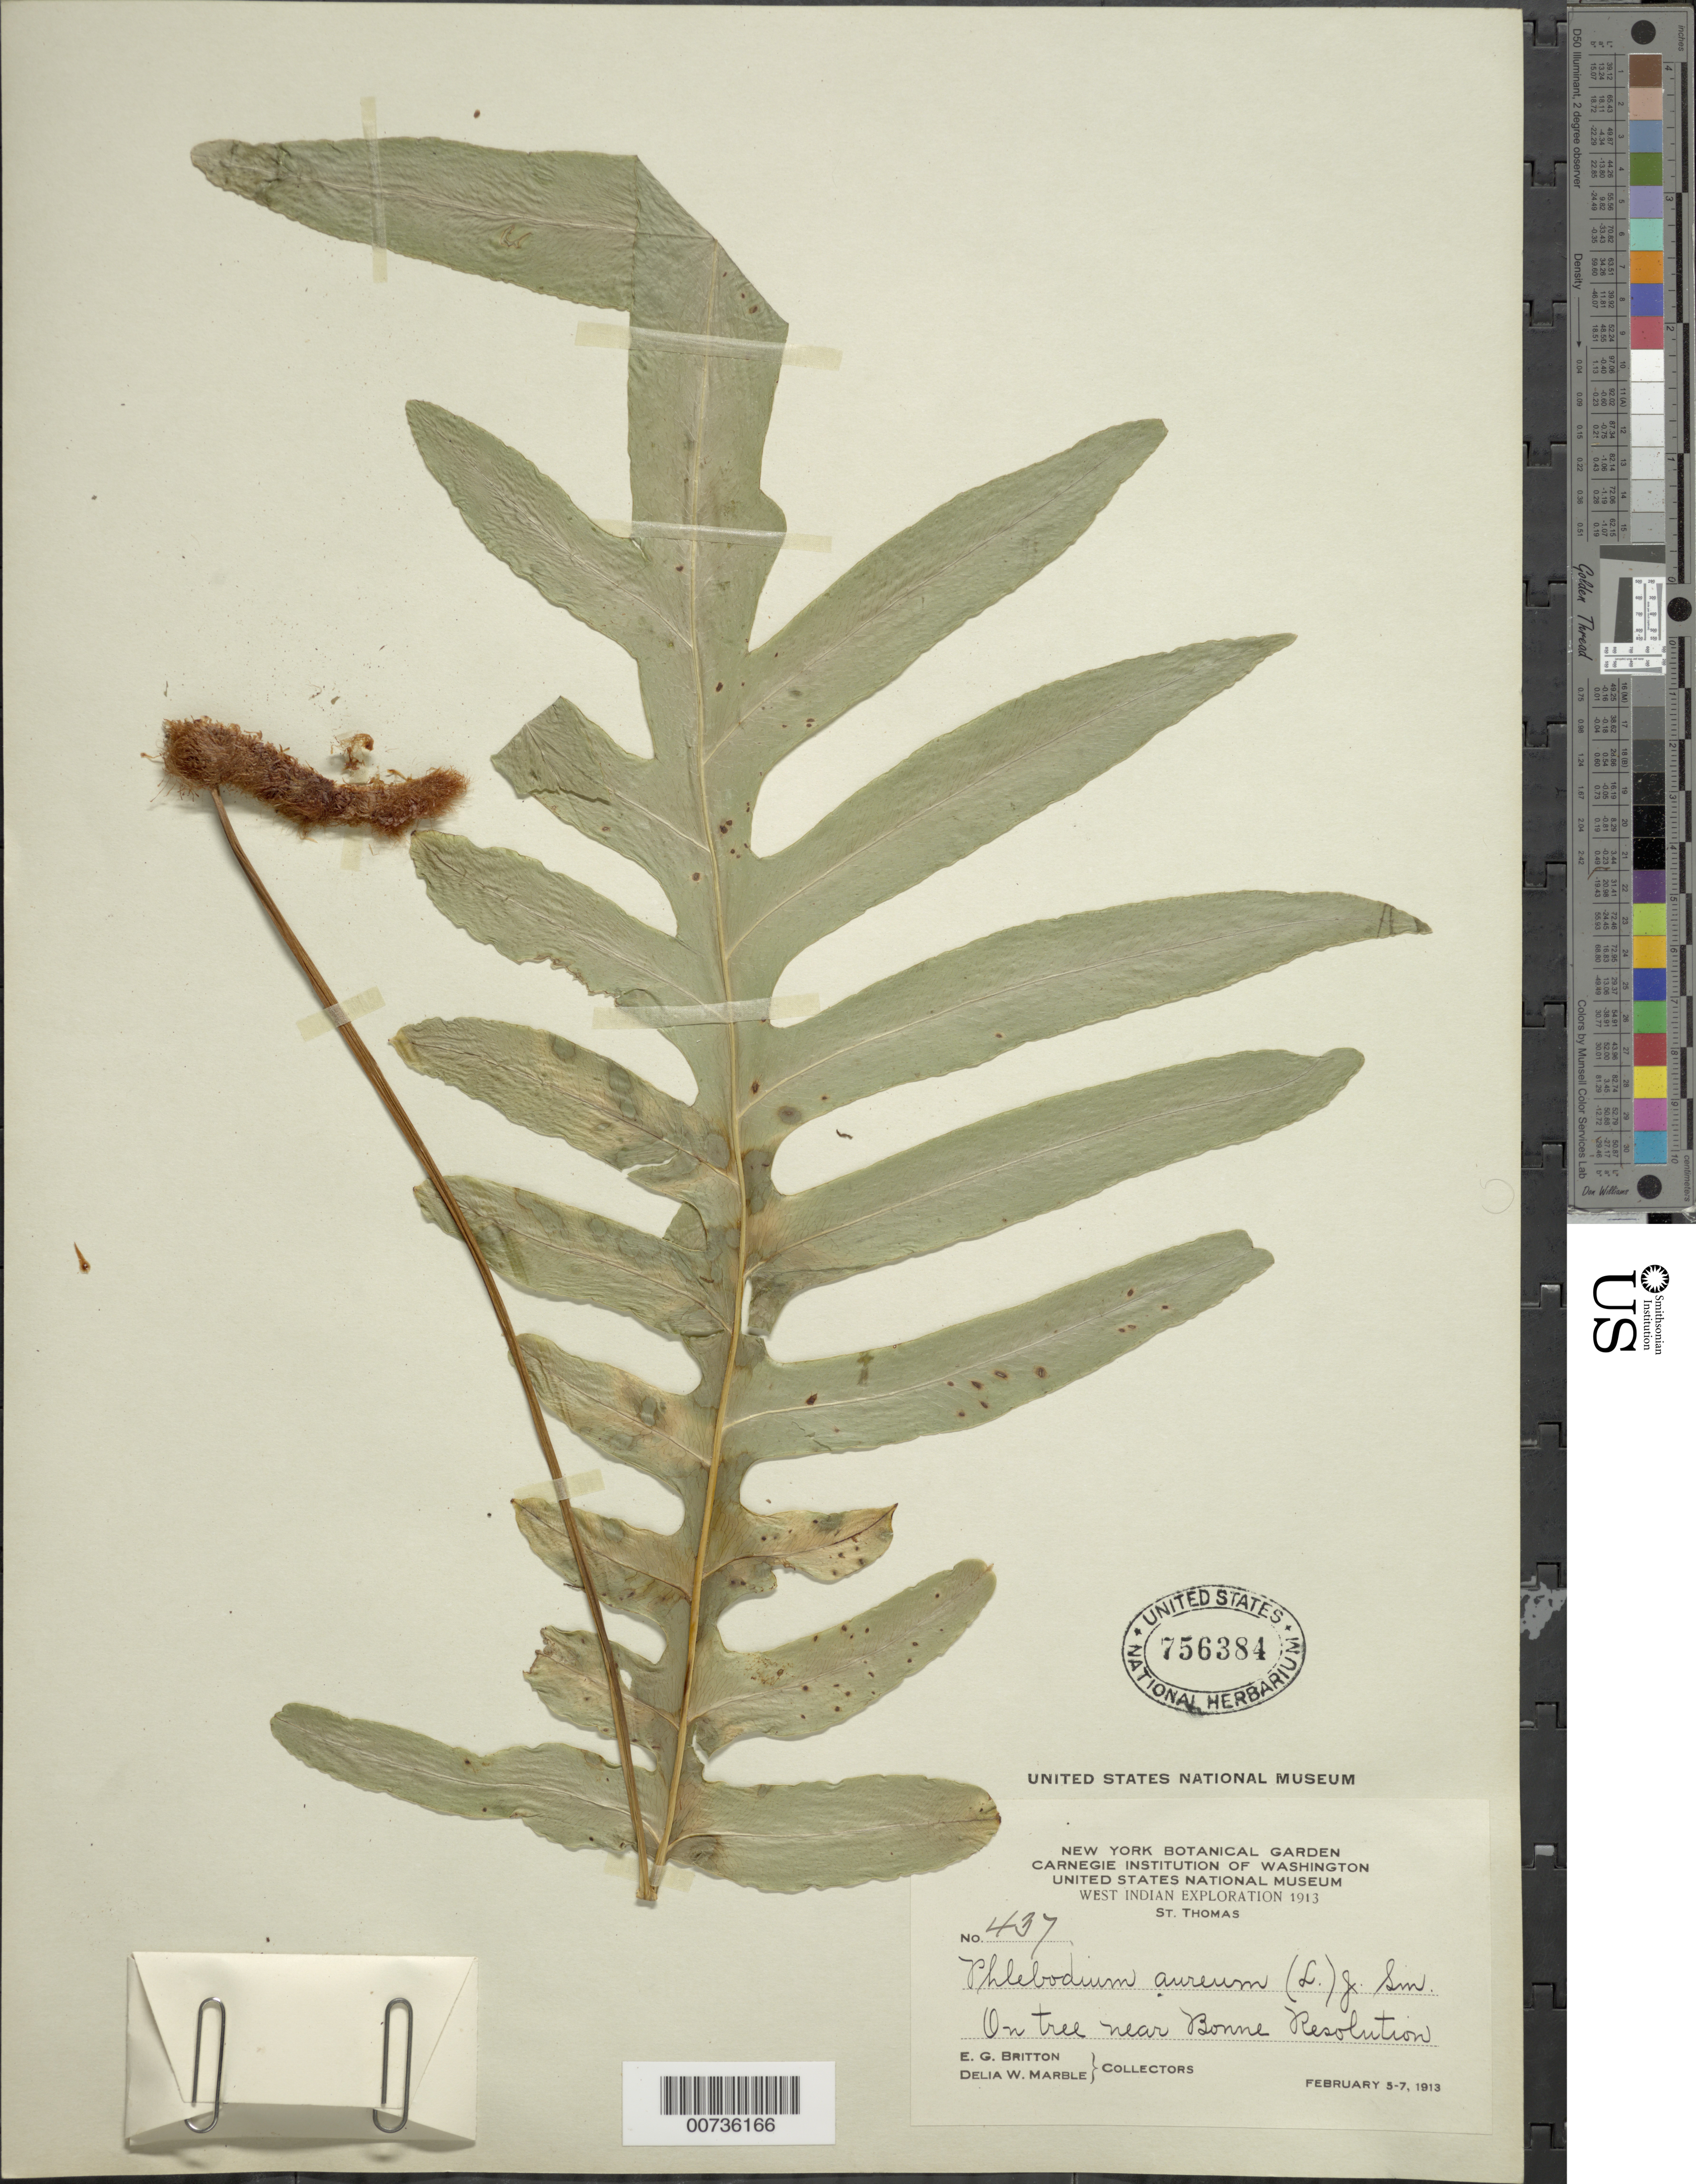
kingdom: Plantae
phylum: Tracheophyta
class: Polypodiopsida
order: Polypodiales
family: Polypodiaceae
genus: Phlebodium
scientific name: Phlebodium aureum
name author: (L.) J. Sm.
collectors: E. G. Britton & D. W. Marble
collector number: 437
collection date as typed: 05 Feb 1913 to 07 Feb 1913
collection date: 1913-02-05/1913-02-07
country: U.S. Virgin Islands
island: St. Thomas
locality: near Bonne Resolution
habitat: On tree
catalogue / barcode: US 756384